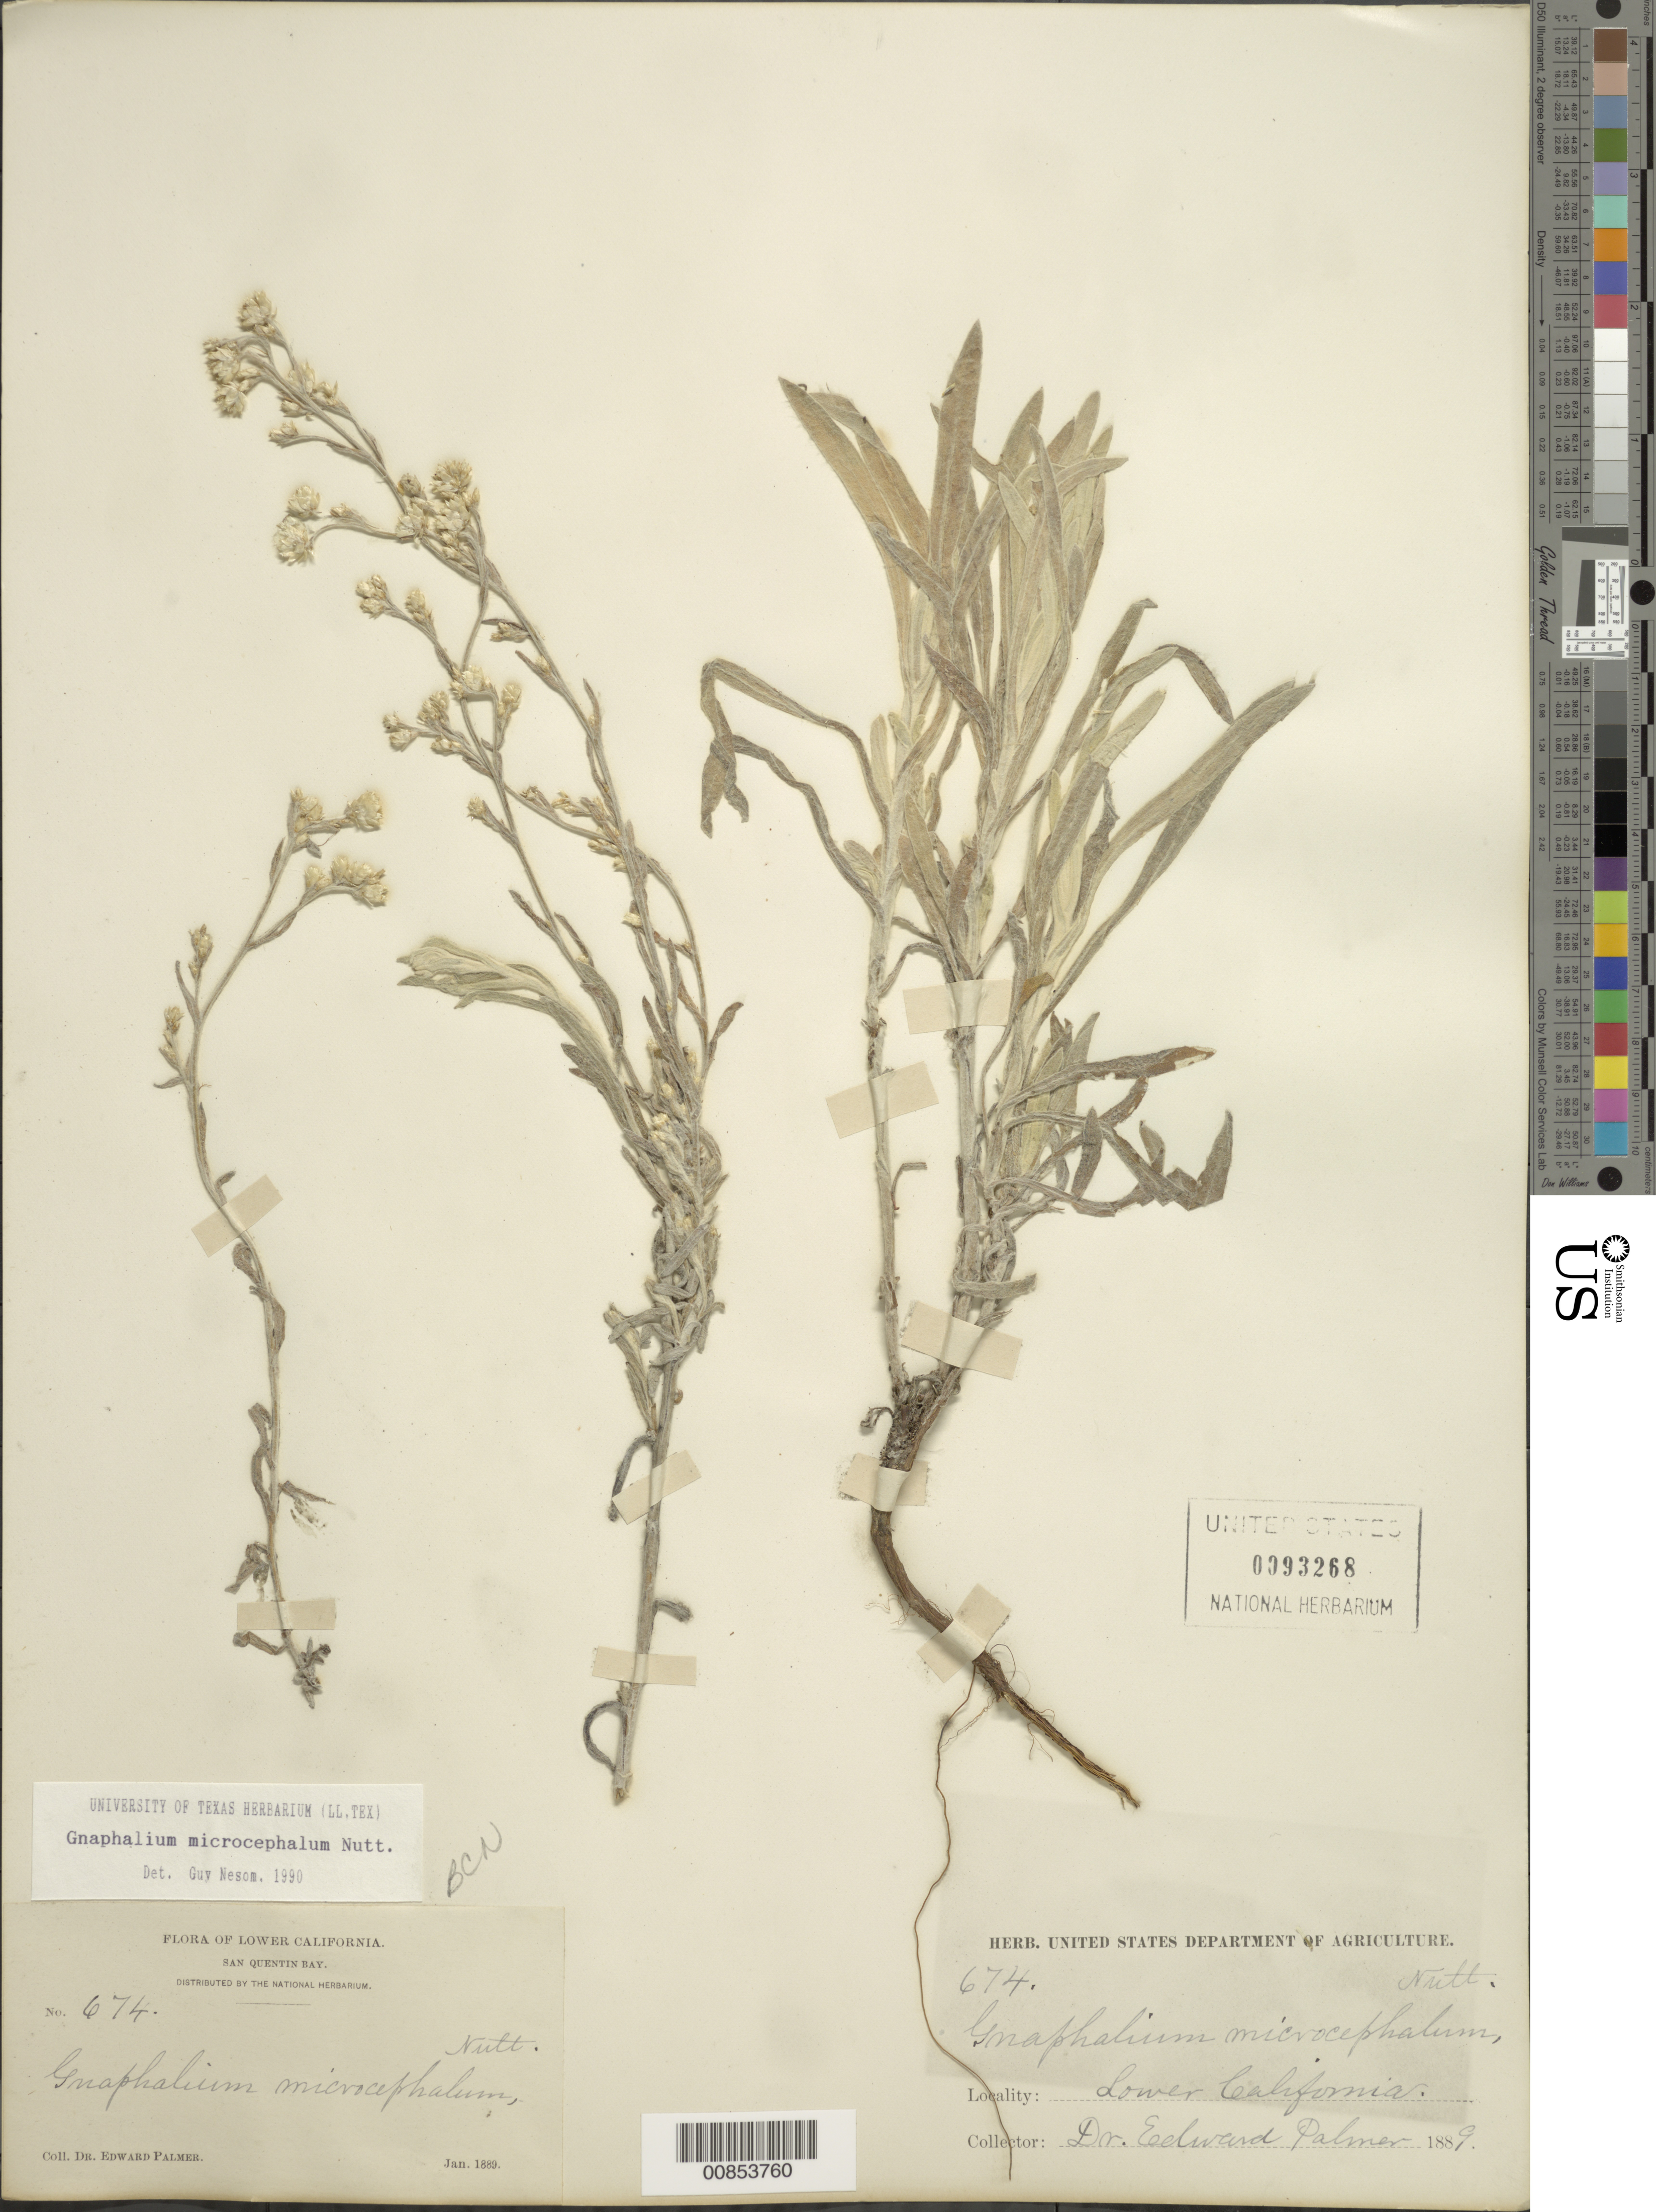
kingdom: Plantae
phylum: Tracheophyta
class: Magnoliopsida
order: Asterales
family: Asteraceae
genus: Pseudognaphalium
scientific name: Pseudognaphalium microcephalum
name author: (Nutt.) Anderb.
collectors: E. Palmer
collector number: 674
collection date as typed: Jan 1889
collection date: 1889-01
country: Mexico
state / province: Baja California Norte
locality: San Quentin Bay, Baja California.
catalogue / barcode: US 93268